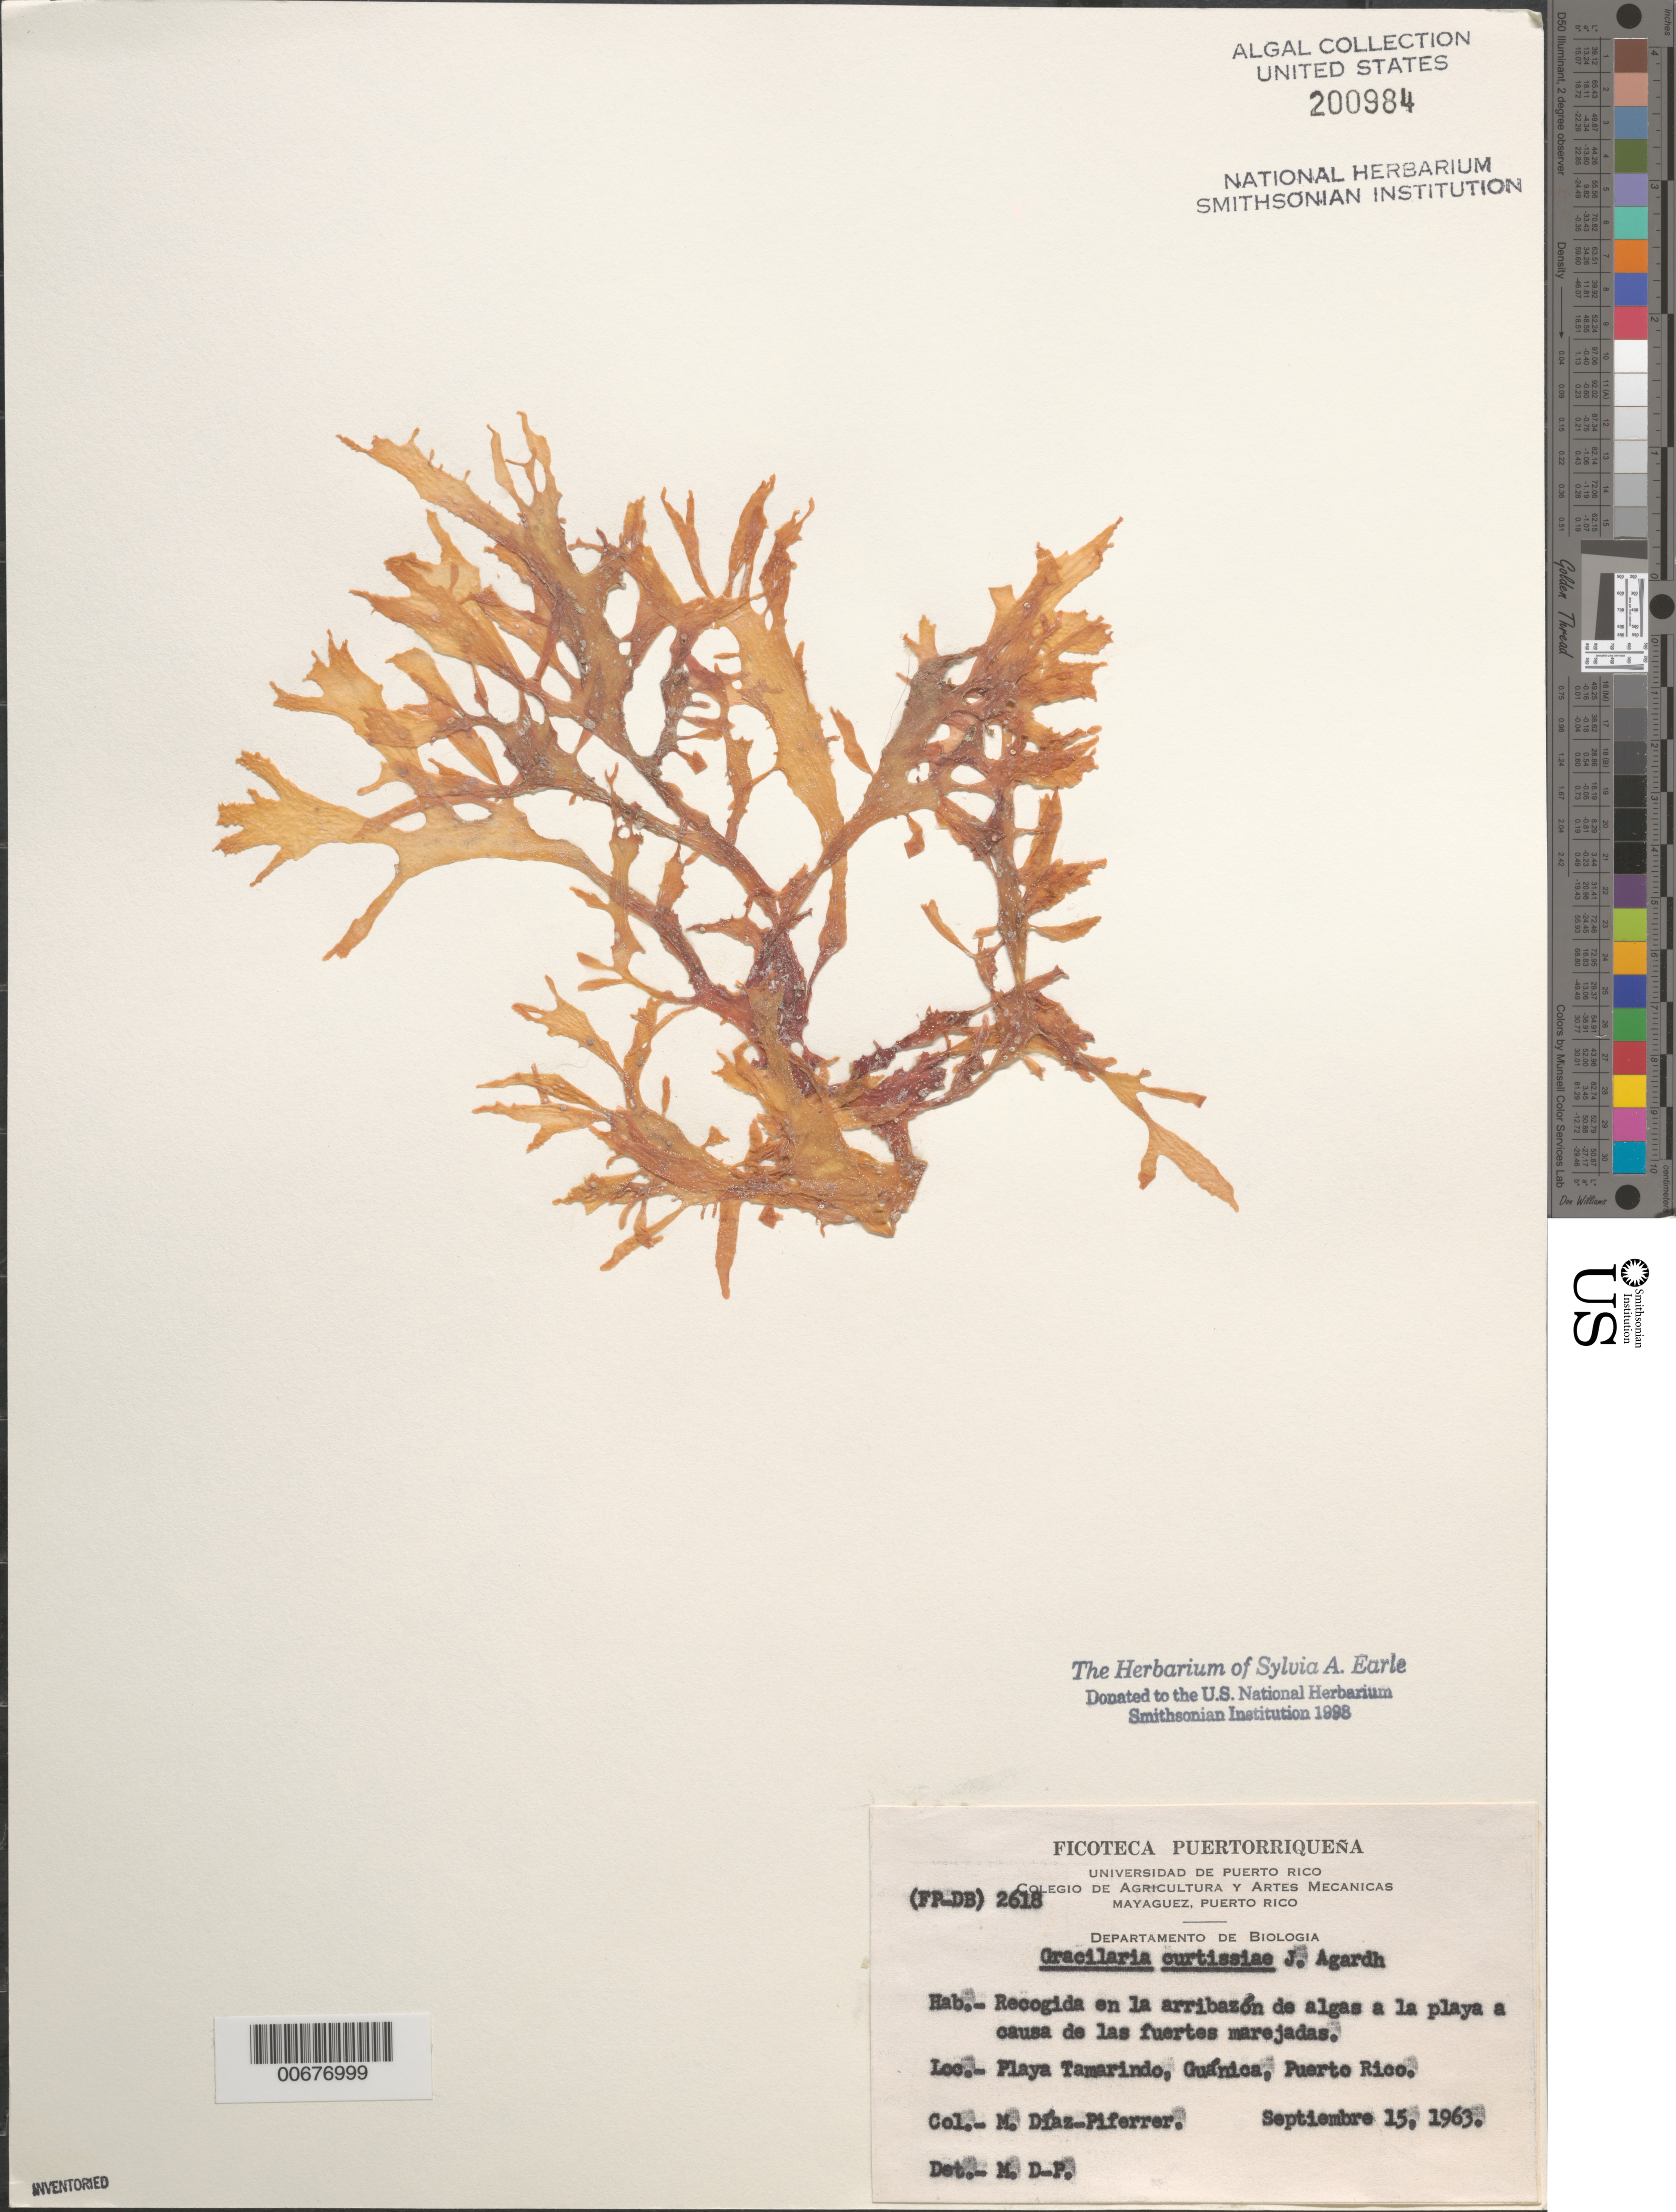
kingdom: Plantae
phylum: Rhodophyta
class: Florideophyceae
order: Gracilariales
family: Gracilariaceae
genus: Gracilaria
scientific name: Gracilaria cearensis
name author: (A.B. Joly & F.C. Pinheiro in A.B. Joly et al.) A.B. Joly & F.C. Pinheiro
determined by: Ballentine, D. L.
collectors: M. Diaz-Piferrer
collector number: (FP-DB) 2618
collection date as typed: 15 Sep 1963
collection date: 1963-09-15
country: Puerto Rico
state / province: Guanica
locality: Playa Tamarindo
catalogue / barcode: US 200984